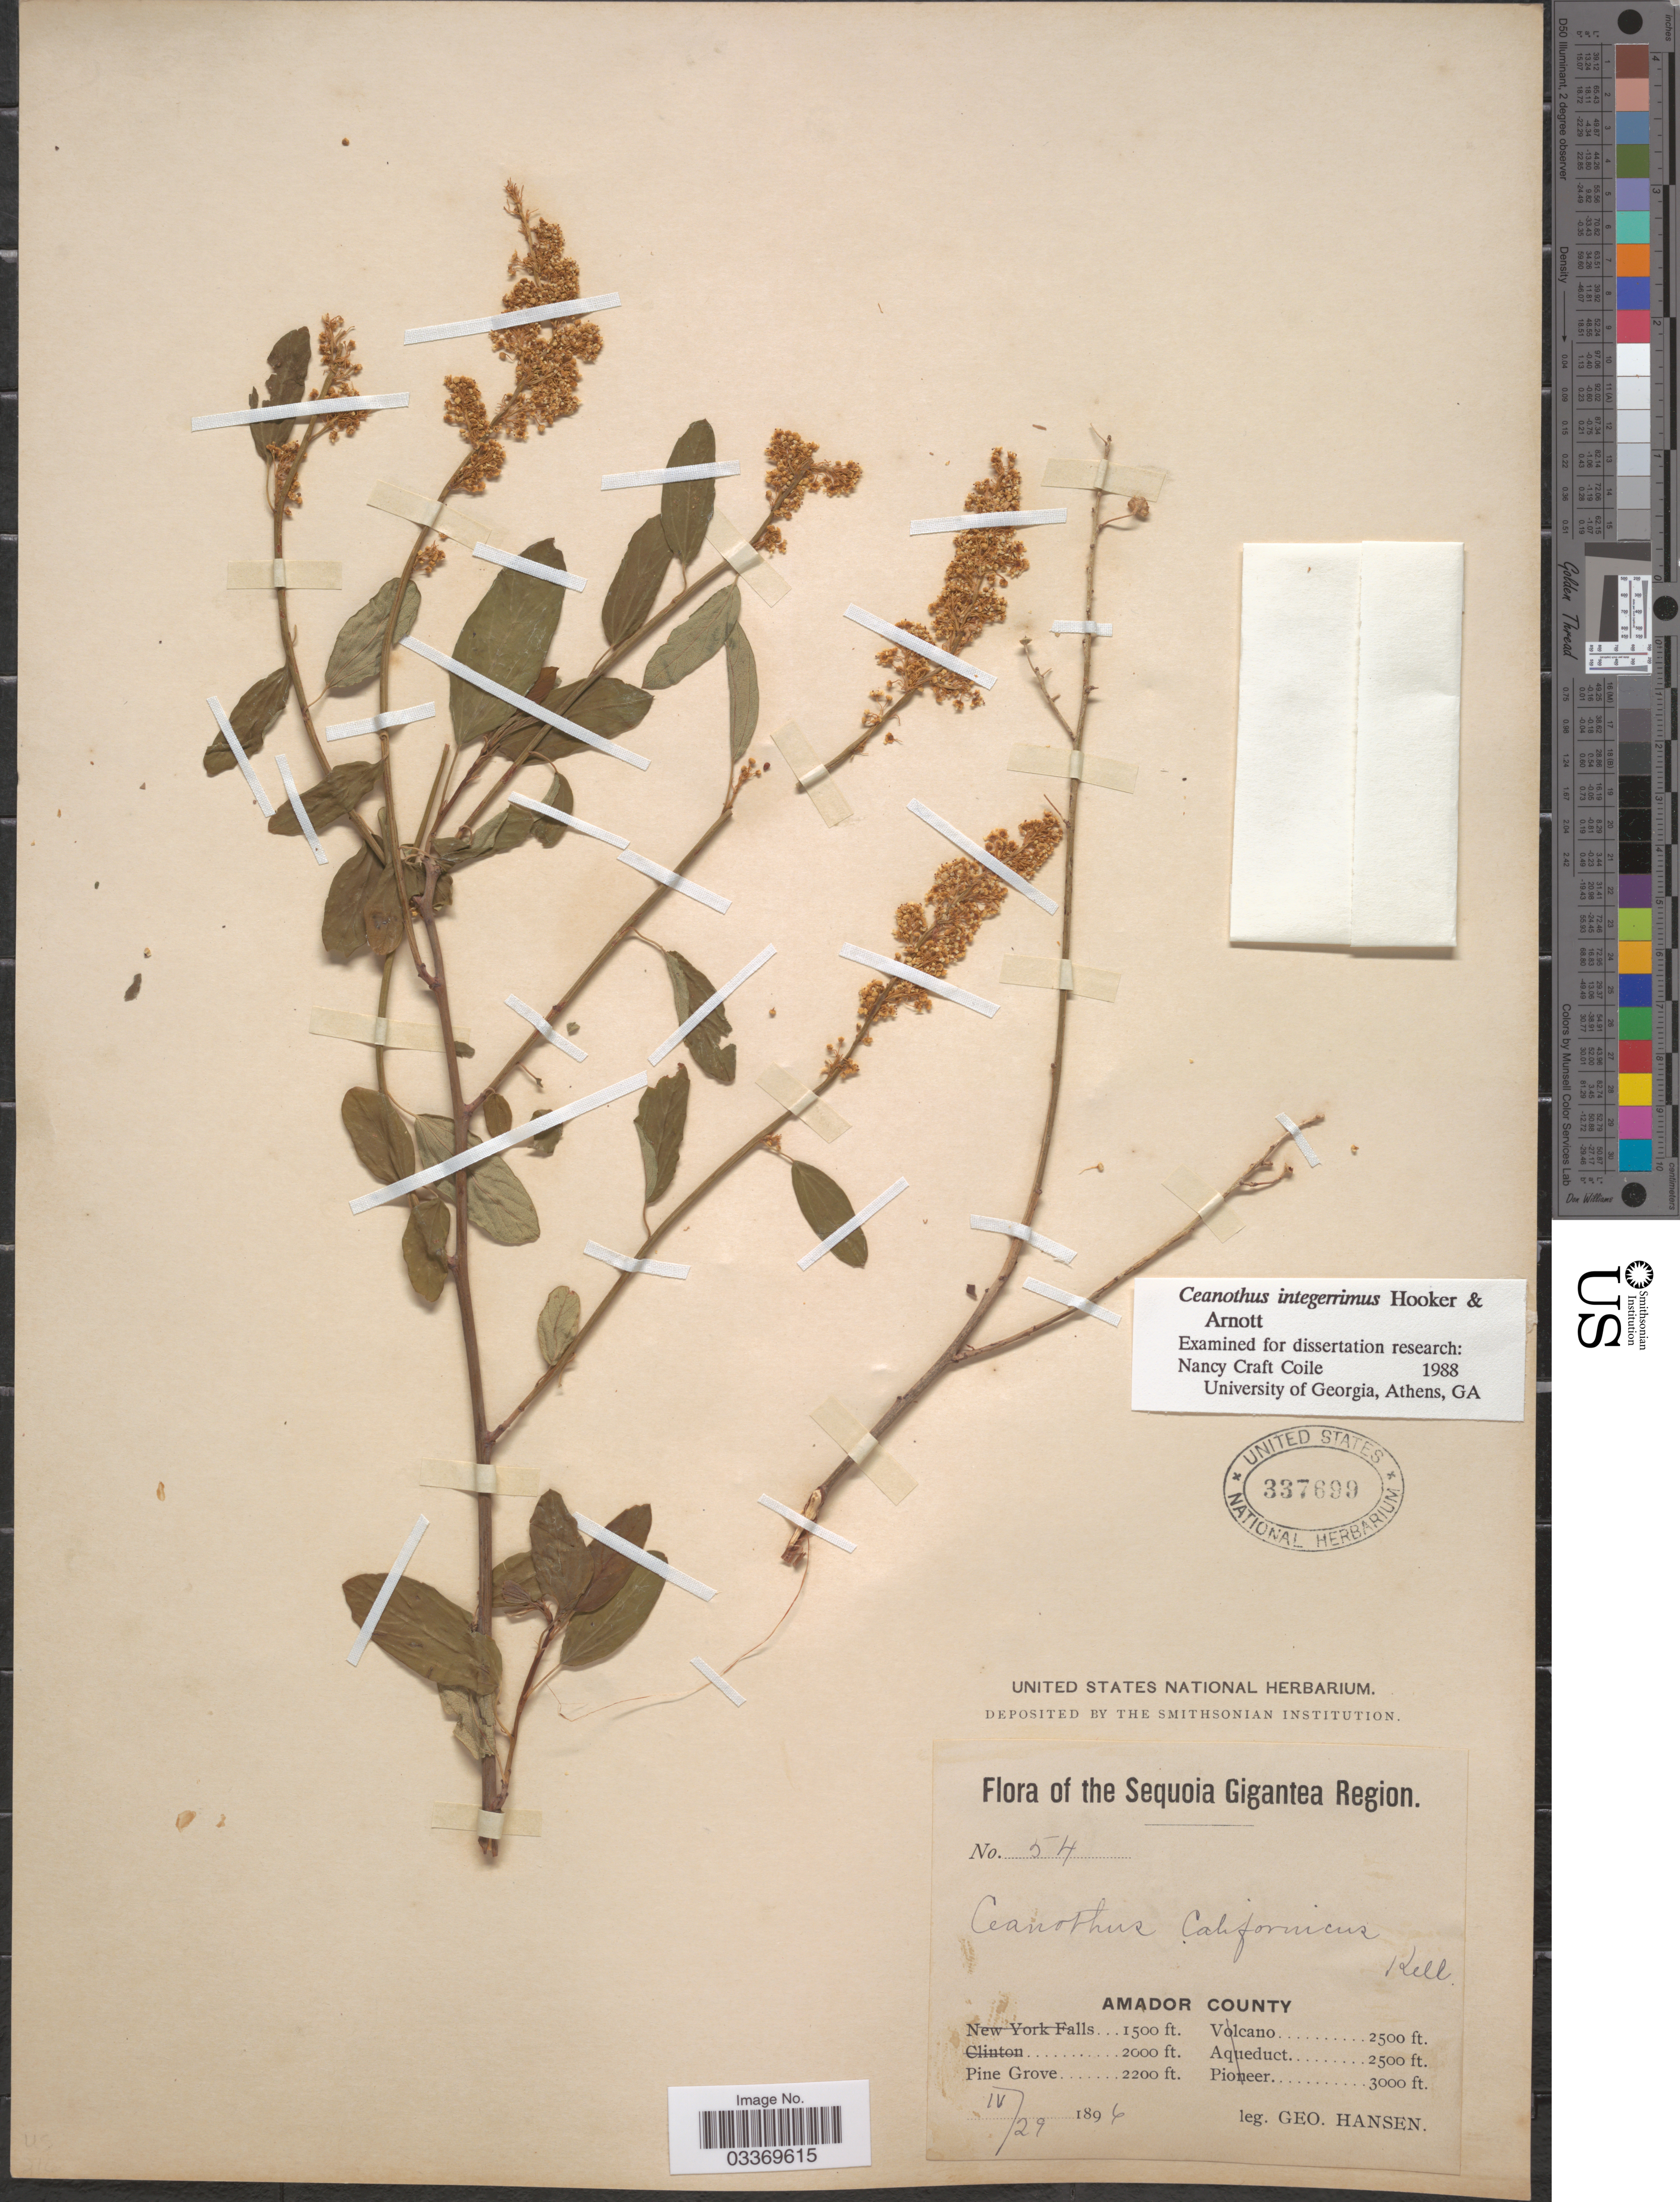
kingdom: Plantae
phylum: Tracheophyta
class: Magnoliopsida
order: Rosales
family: Rhamnaceae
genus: Ceanothus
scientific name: Ceanothus integerrimus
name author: Hook. & Arn.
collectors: G. Hansen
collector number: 54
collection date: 1896-04-29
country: United States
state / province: California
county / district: Amador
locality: The Sequoia Gigantea Region. Amador County. Pine Grove.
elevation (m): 671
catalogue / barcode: US 337699